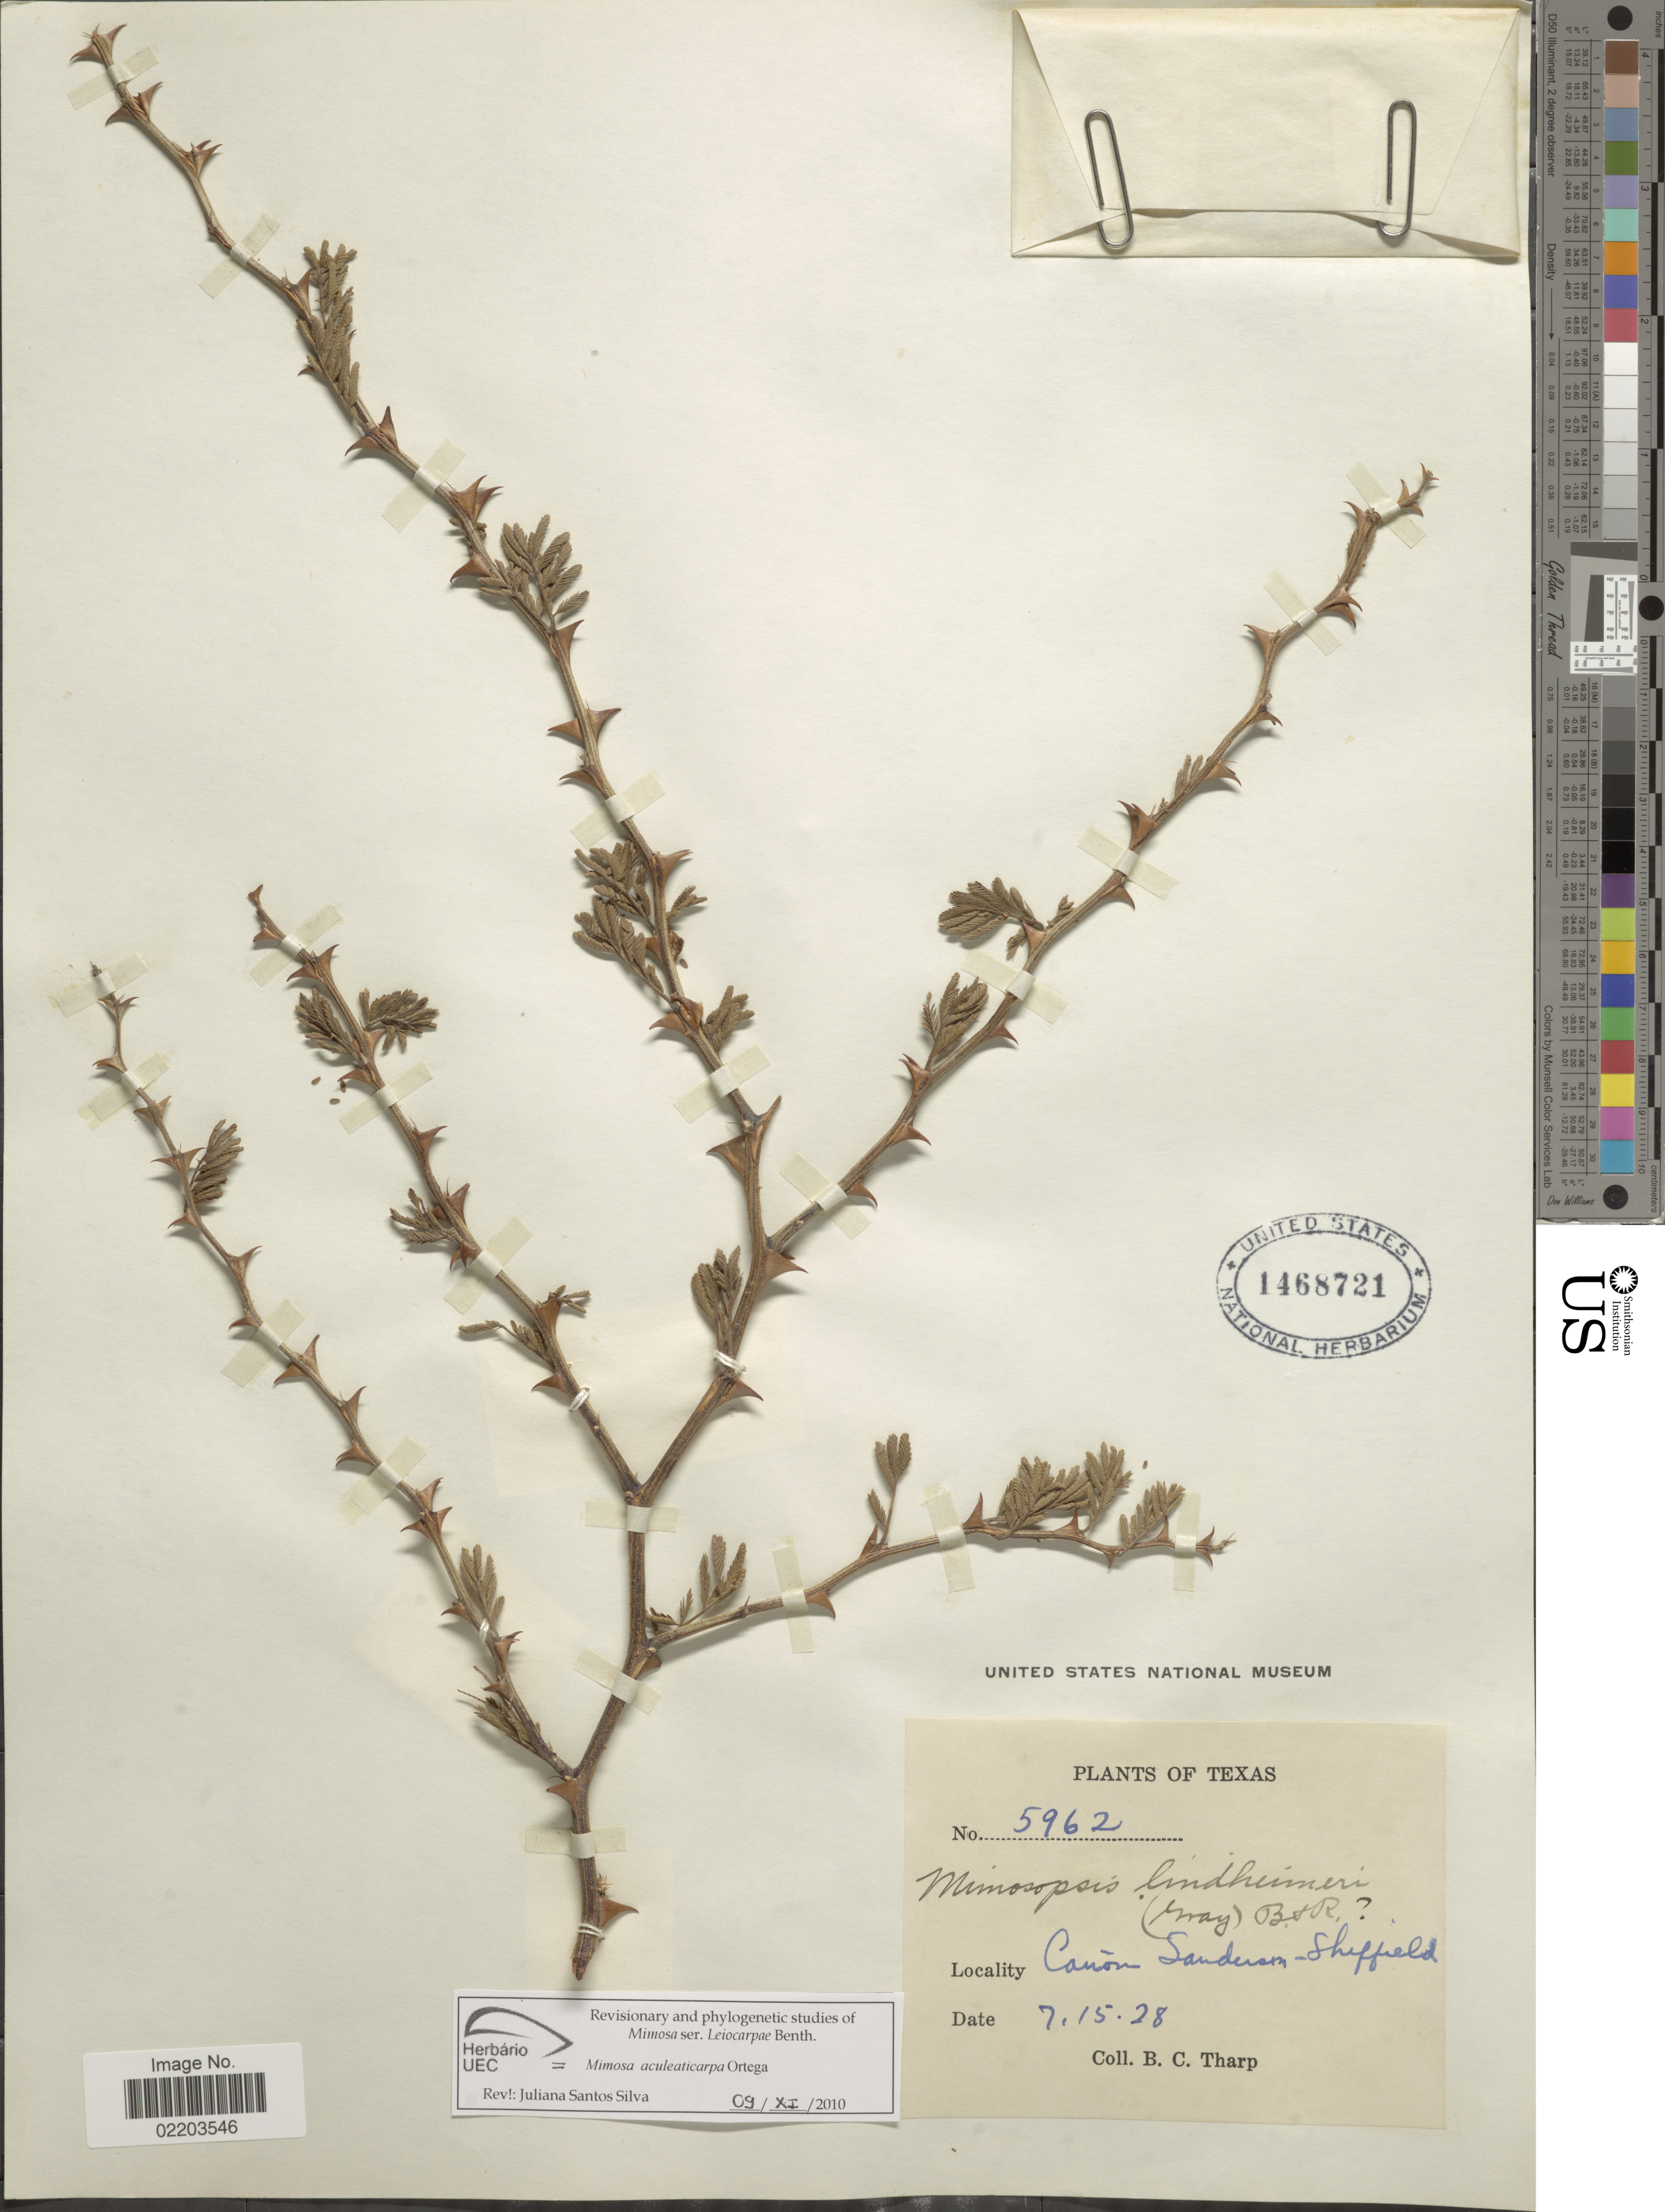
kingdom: Plantae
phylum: Tracheophyta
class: Magnoliopsida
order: Fabales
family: Fabaceae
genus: Mimosa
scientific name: Mimosa aculeaticarpa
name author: Ortega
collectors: B. C. Tharp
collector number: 5962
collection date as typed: Transcribed d/m/y: 15/7/28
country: United States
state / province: Texas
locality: Cañon Sanderon-Sheffield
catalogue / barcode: US 1468721